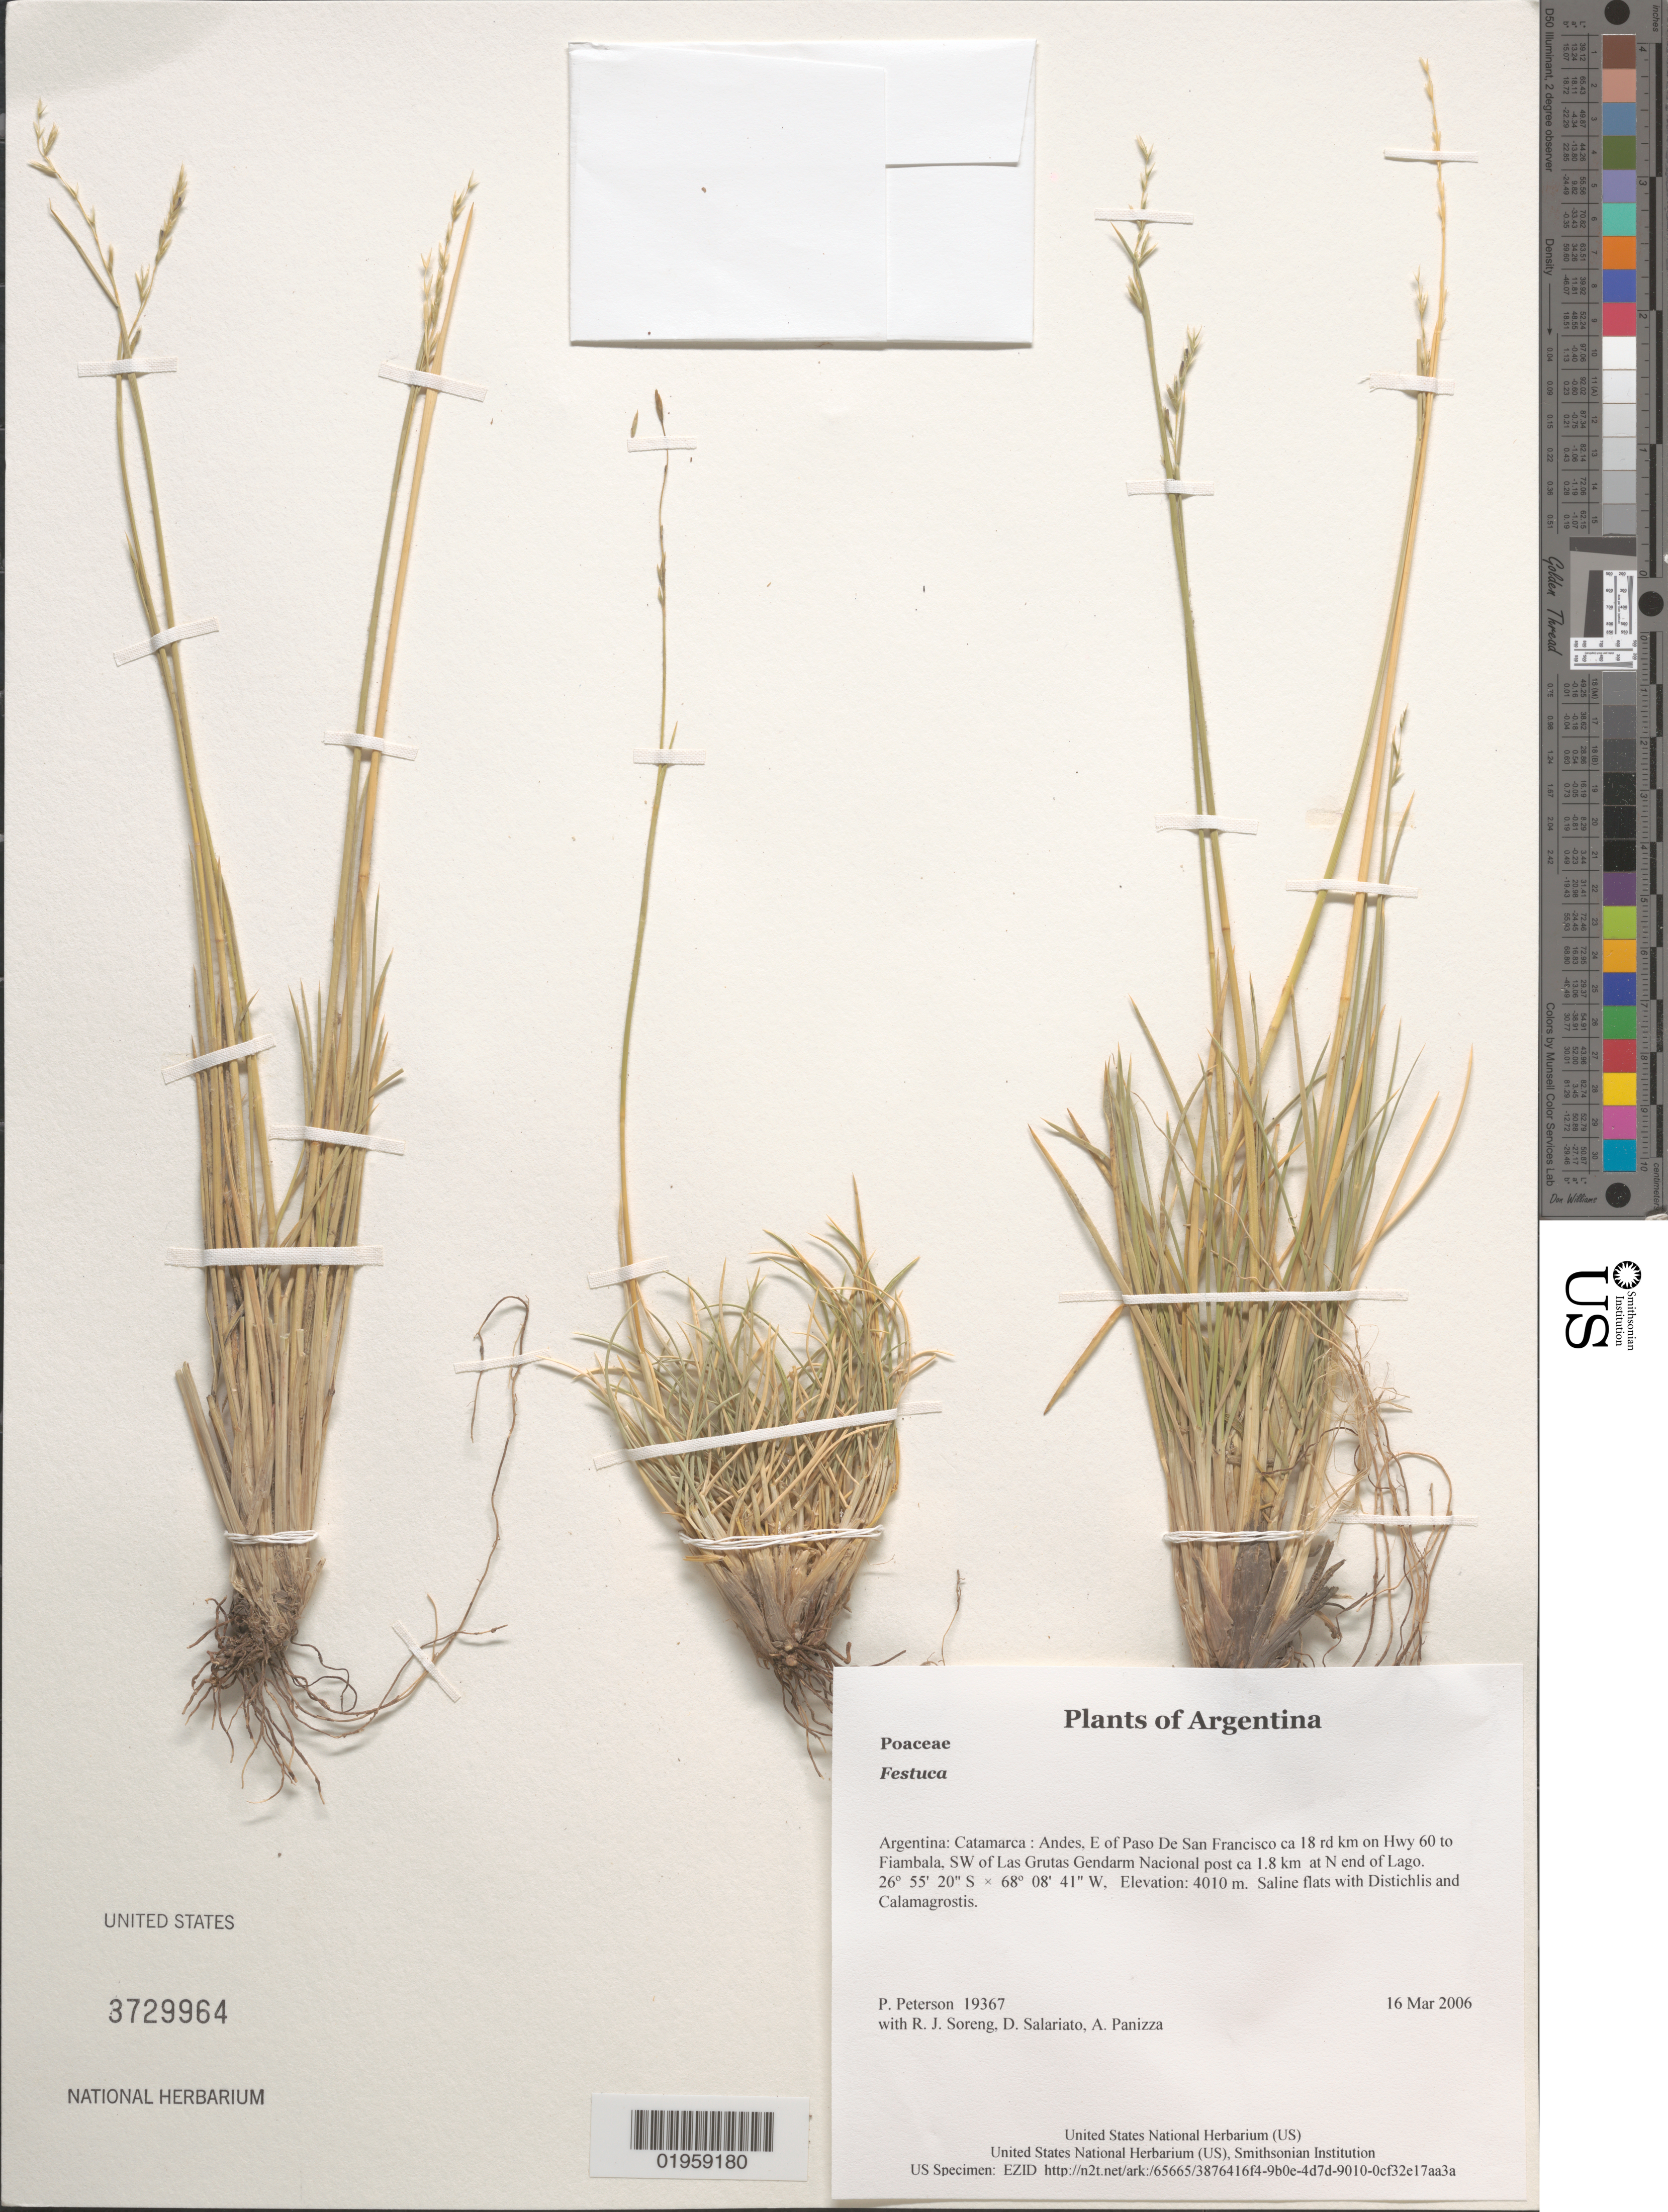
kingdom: Plantae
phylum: Tracheophyta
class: Liliopsida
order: Poales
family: Poaceae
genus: Festuca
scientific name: Festuca sp.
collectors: P. M. Peterson, R. J. Soreng, D. Salariato & A. Panizza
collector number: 19367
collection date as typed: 16 Mar 2006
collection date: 2006-03-16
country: Argentina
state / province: Catamarca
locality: Andes, E of Paso De San Francisco ca 18 rd km on Hwy 60 to Fiambala, SW of Las Grutas Gendarm Nacional post ca 1.8 km at N end of Lago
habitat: Saline flats with Distichlis and Calamagrostis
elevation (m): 4010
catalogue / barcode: US 3729964